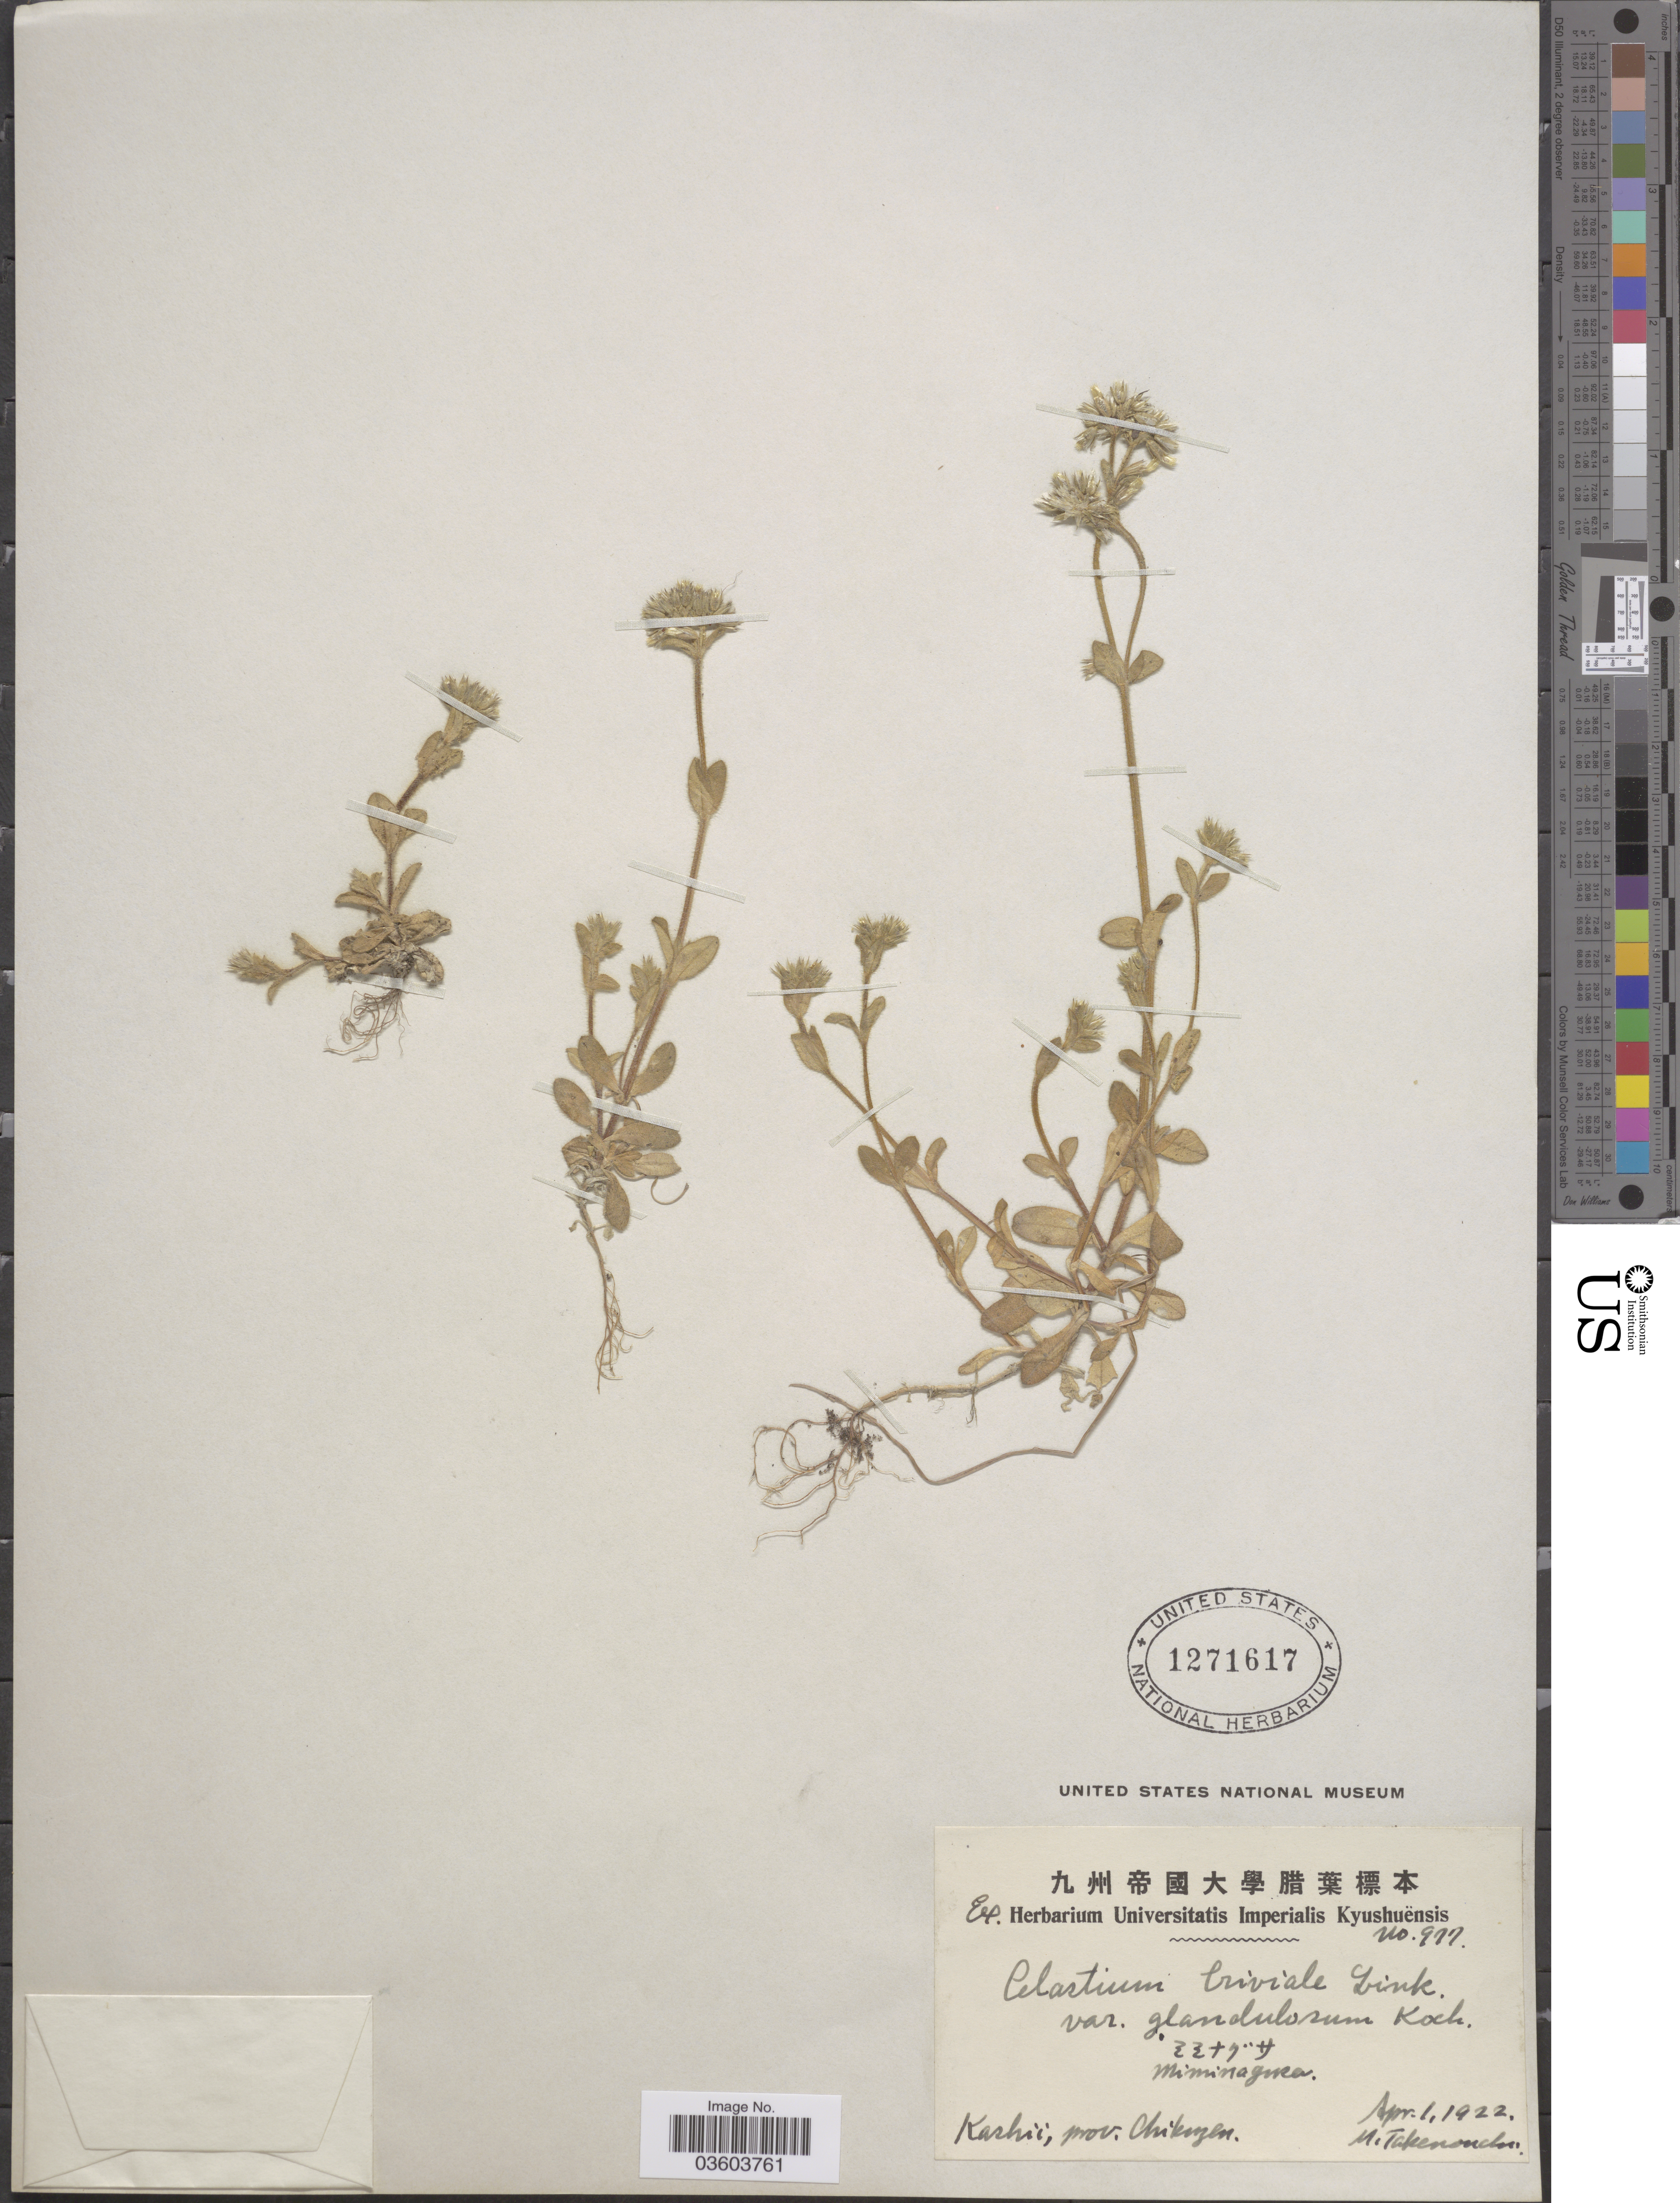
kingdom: Plantae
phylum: Tracheophyta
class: Magnoliopsida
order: Caryophyllales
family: Caryophyllaceae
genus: Cerastium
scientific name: Cerastium holosteoides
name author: Fr.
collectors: M. Takenouchi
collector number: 977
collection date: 1922-04-01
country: Japan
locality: Kashii, prov. Chikuzen.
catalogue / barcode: US 1271617